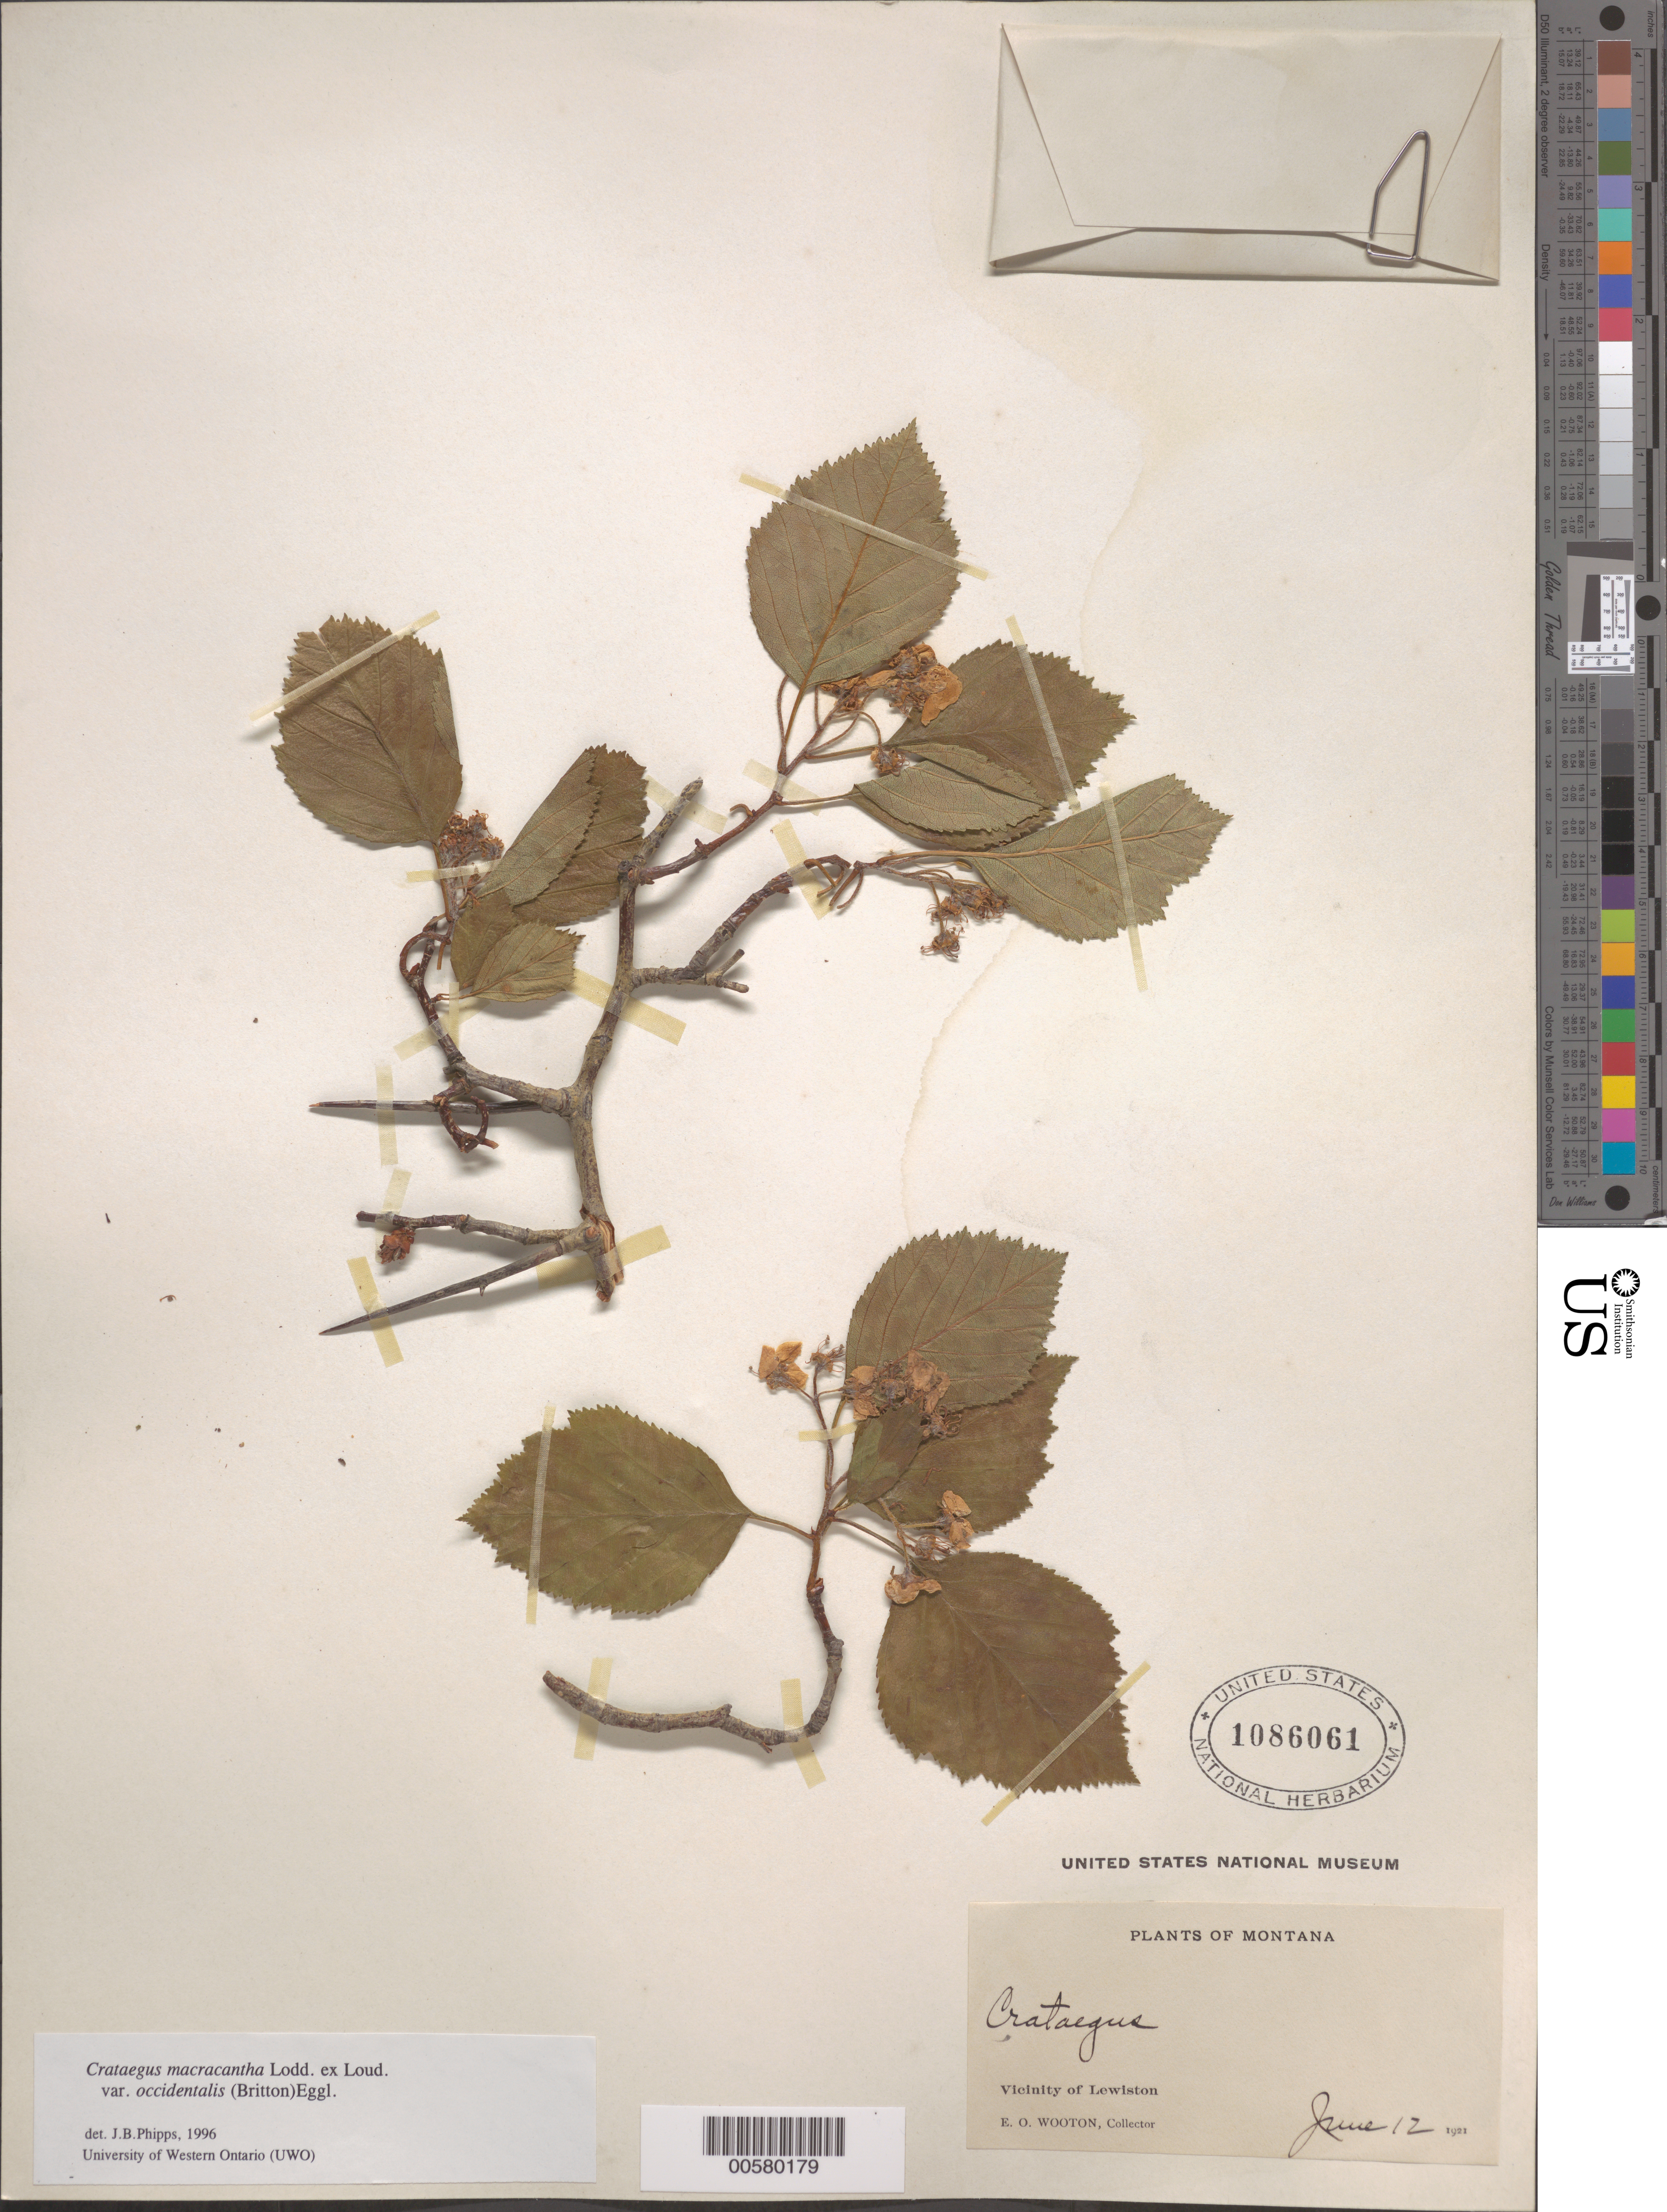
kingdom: Plantae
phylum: Tracheophyta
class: Magnoliopsida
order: Rosales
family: Rosaceae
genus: Crataegus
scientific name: Crataegus macracantha var. occidentalis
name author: (Britton) Eggl.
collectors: E. O. Wooton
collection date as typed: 12 Jun 1921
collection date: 1921-06-12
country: United States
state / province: Montana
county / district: Fergus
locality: Lewiston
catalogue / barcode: US 1086061